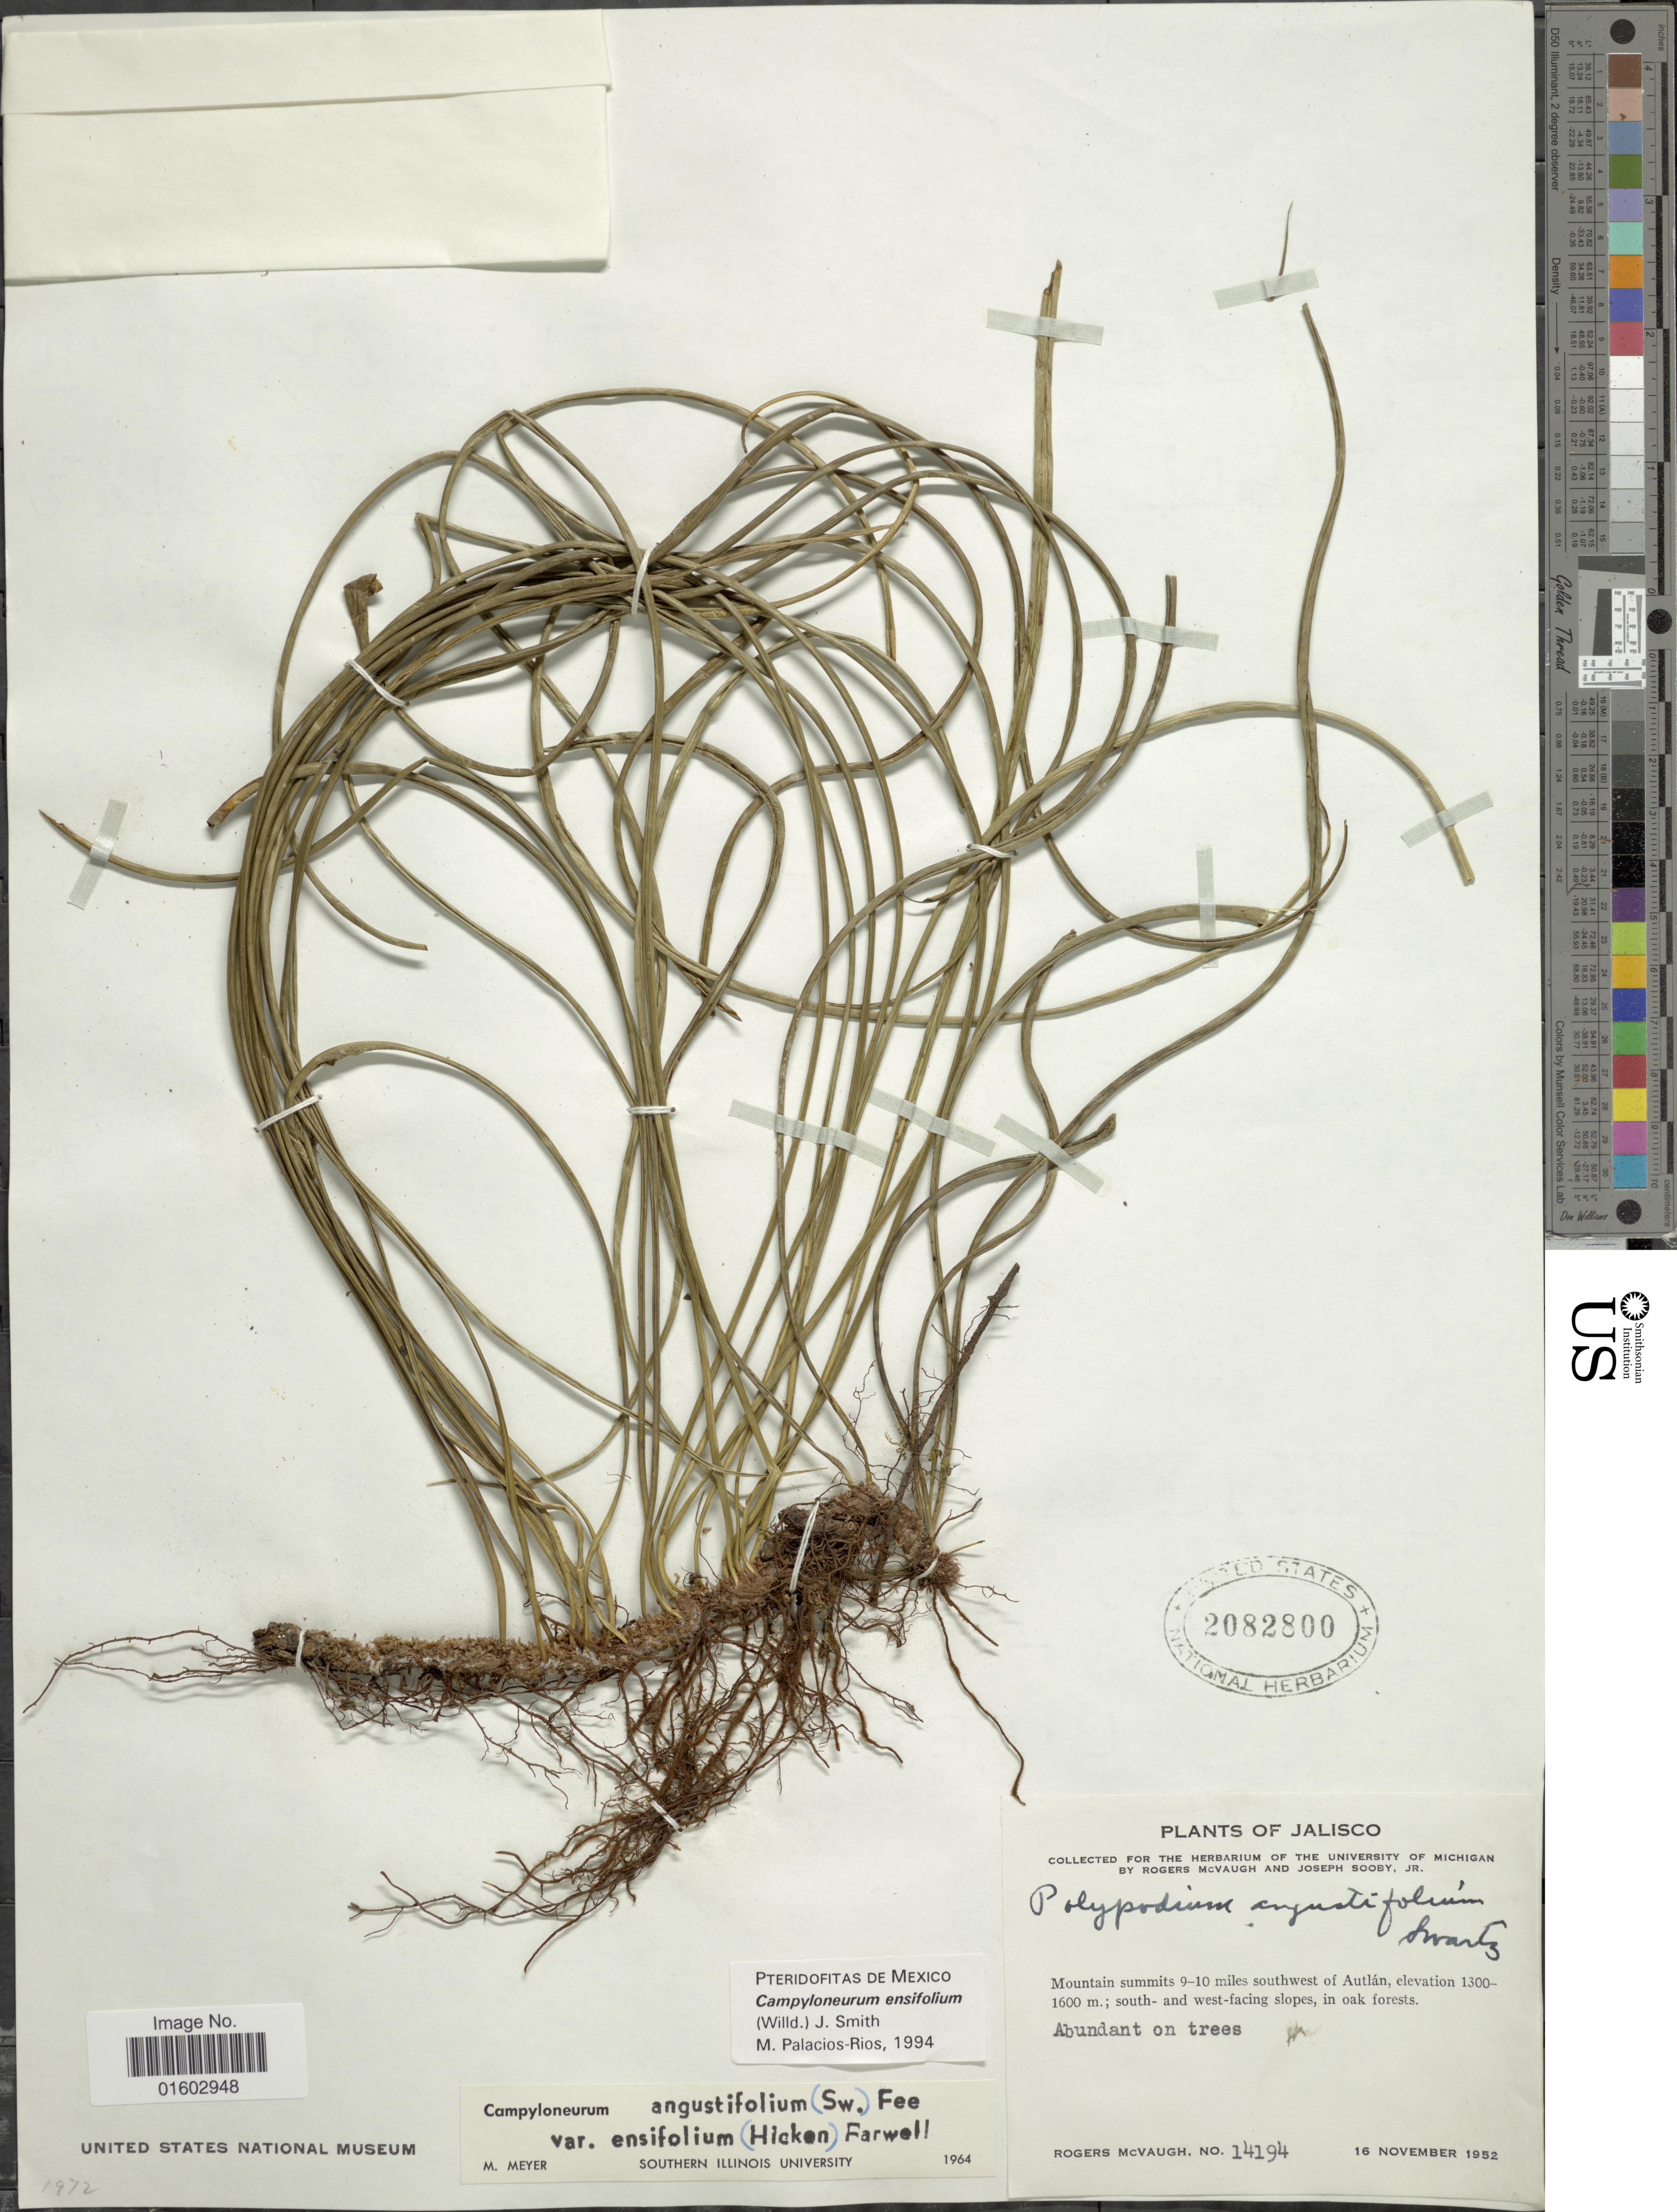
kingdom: Plantae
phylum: Tracheophyta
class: Polypodiopsida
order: Polypodiales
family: Polypodiaceae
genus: Campyloneurum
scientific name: Campyloneurum angustifolium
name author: (Sw.) Fée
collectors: R. McVaugh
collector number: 14194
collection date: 1952-11-16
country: Mexico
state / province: Jalisco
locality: Mountain summits 9-10 miles soiuthwest of Autlan. south- and west-facing slopes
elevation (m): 1300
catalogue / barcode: US 2082800